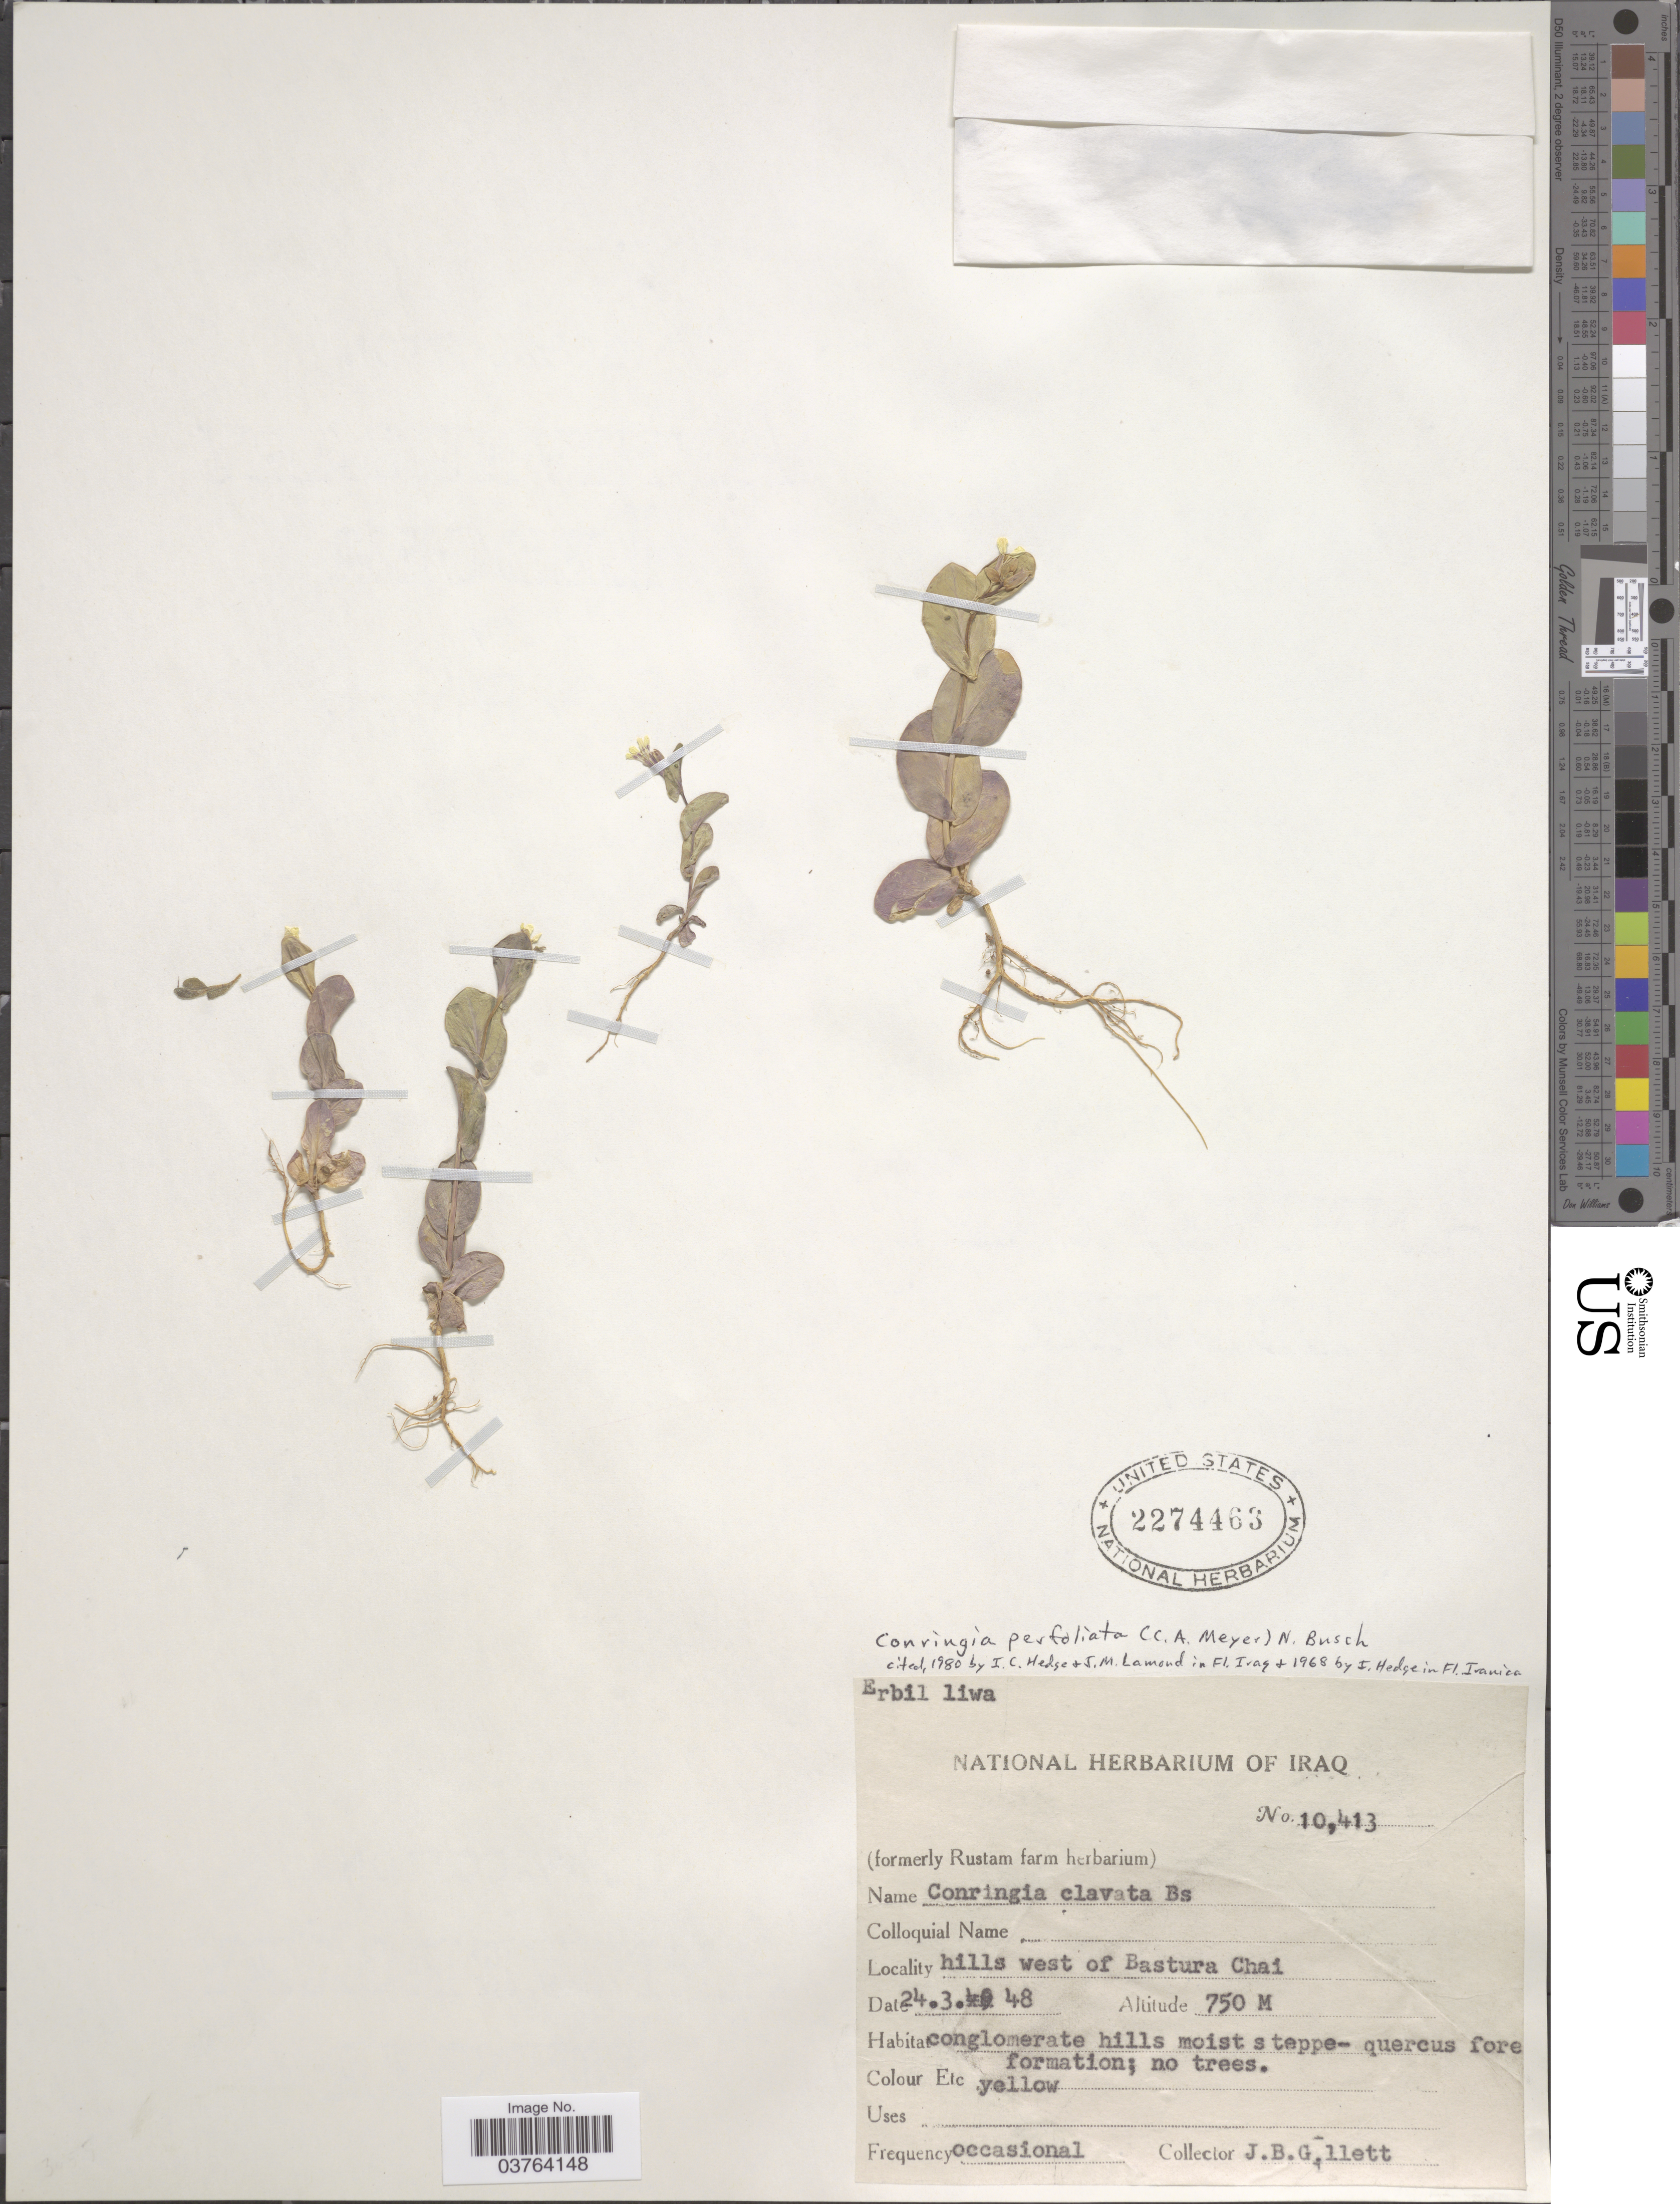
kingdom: Plantae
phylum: Tracheophyta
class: Magnoliopsida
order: Brassicales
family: Brassicaceae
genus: Conringia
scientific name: Conringia perfoliata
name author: Link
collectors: J. B. Gillett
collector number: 10413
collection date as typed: Transcribed d/m/y: 24/3/48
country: Iraq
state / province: Arbīl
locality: Erbil liwa. Hills west of Bastura Chai.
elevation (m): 750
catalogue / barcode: US 2274463